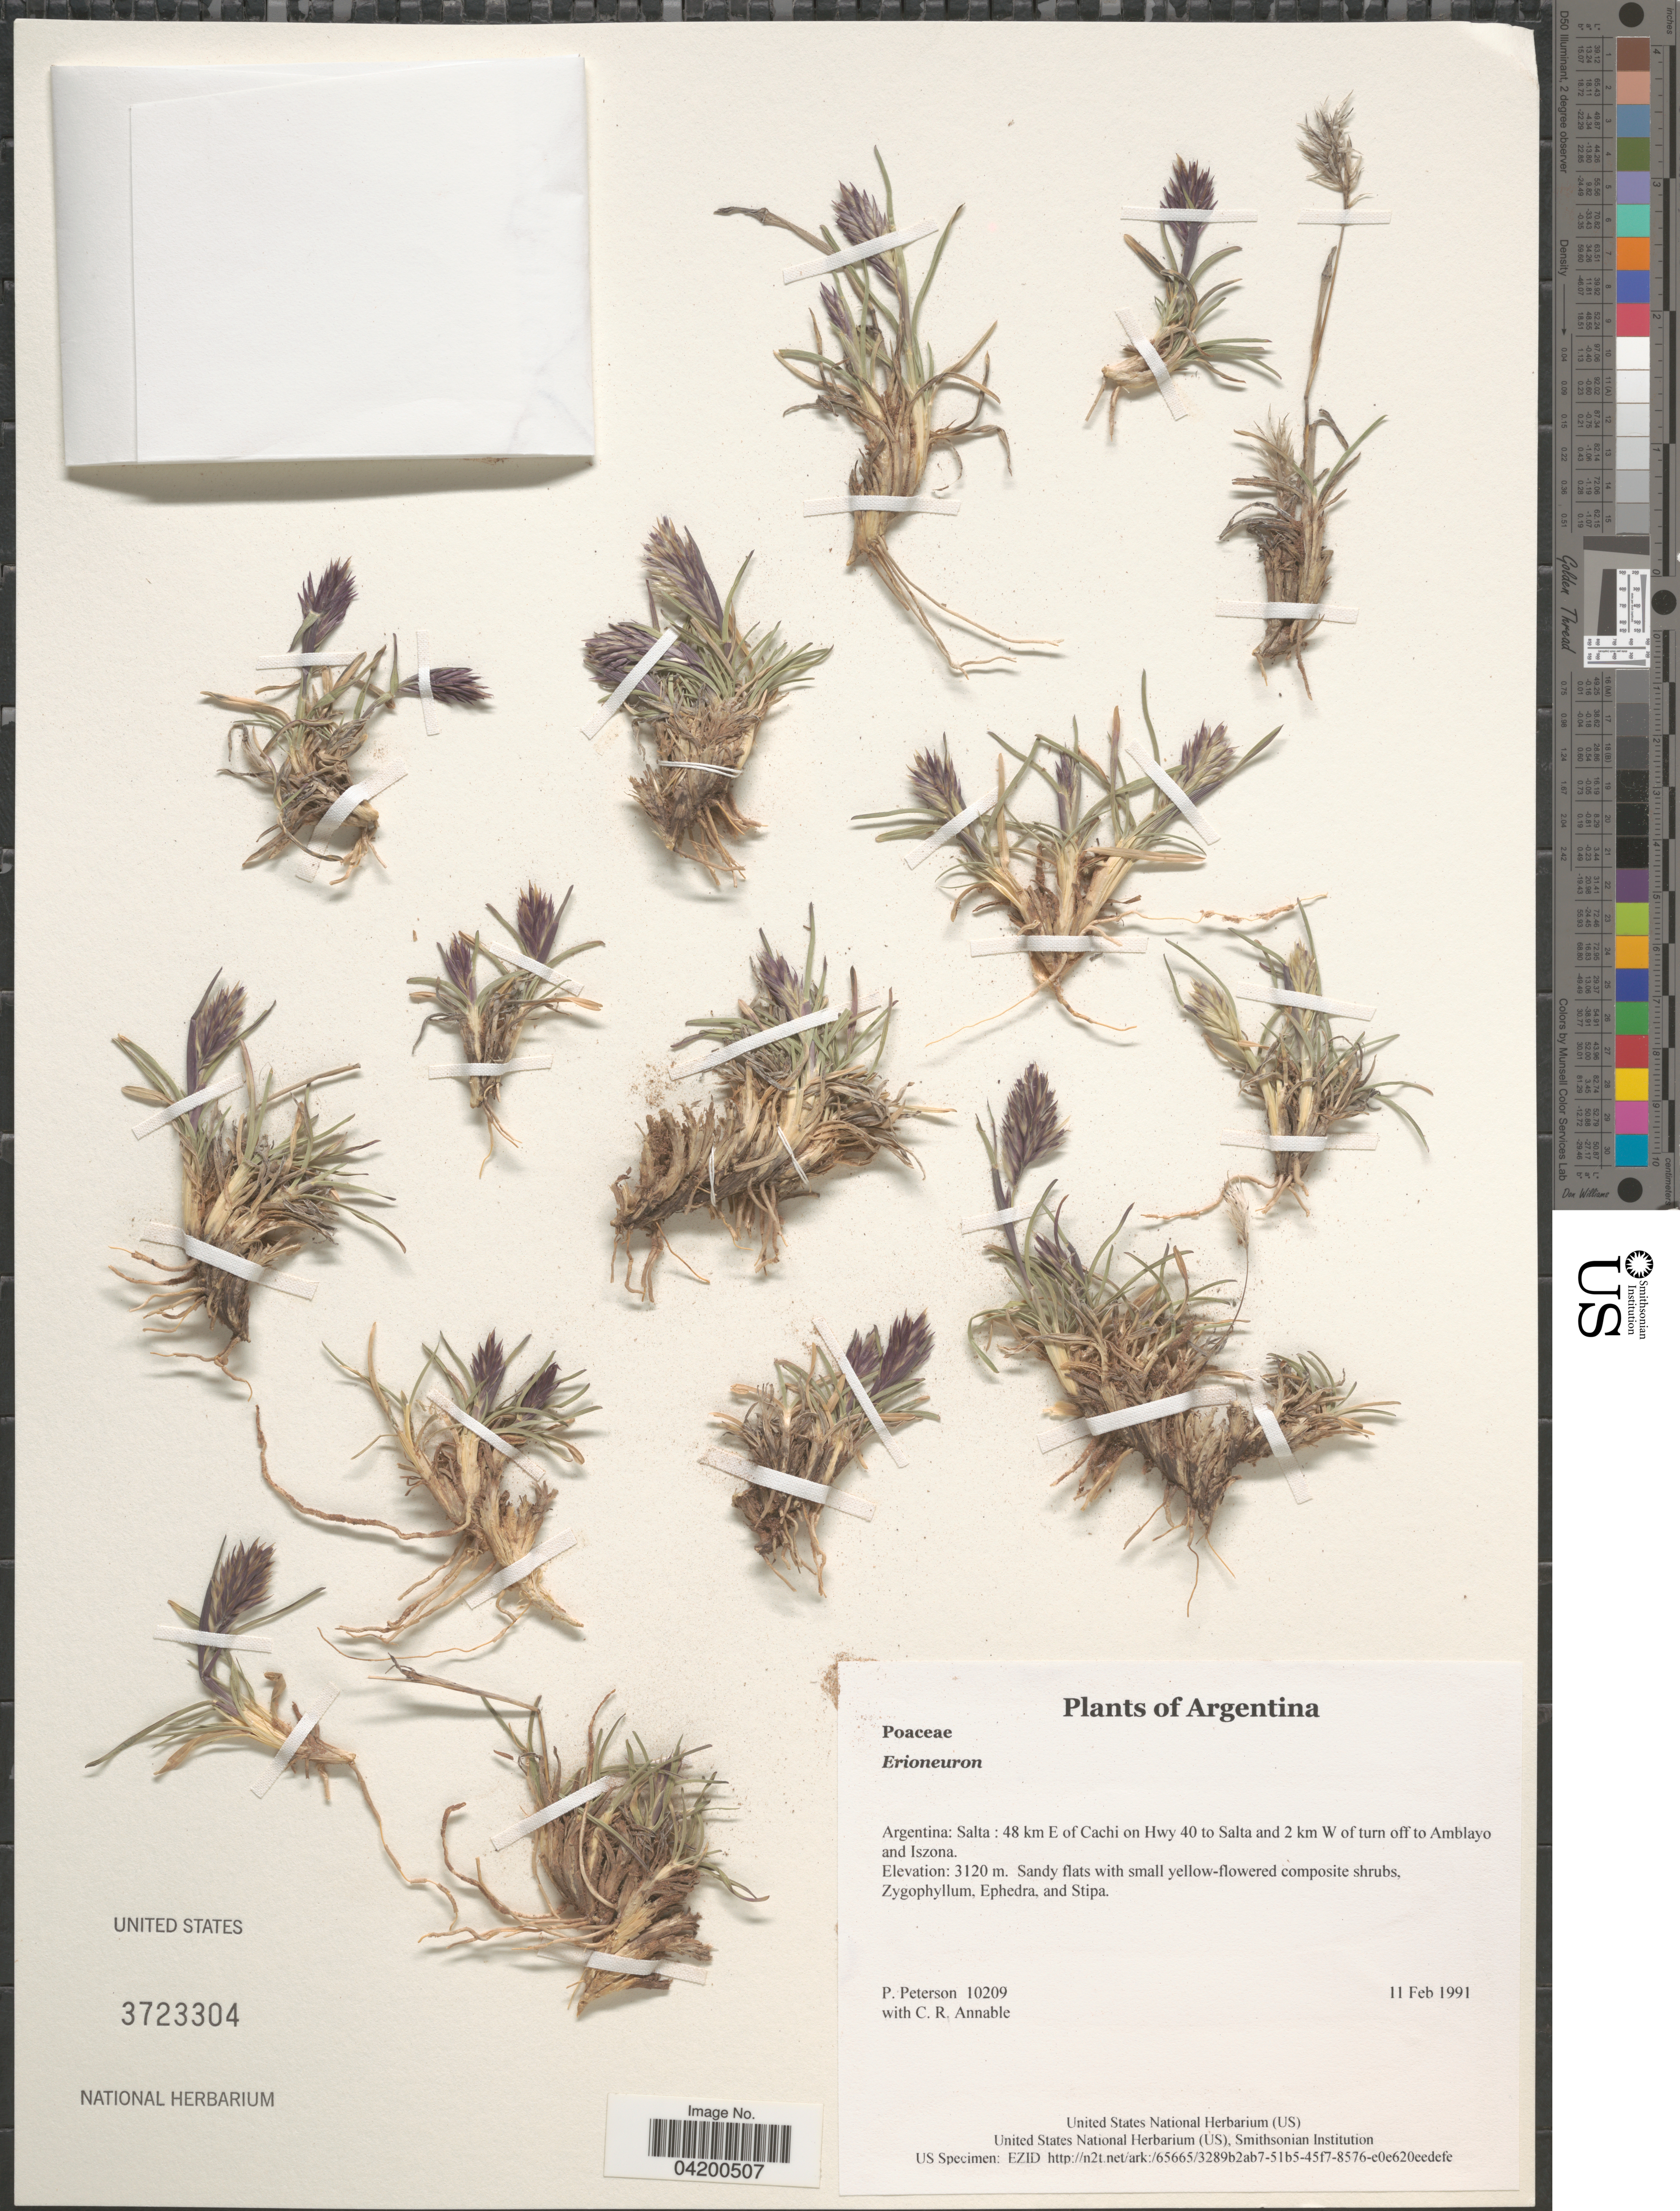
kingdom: Plantae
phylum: Tracheophyta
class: Liliopsida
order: Poales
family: Poaceae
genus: Erioneuron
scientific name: Erioneuron avenaceum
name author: (Kunth) Tateoka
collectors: P. Peterson & C. R. Annable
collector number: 10209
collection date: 1991-02-11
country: Argentina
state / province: Salta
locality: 48 km E of Cachi on Hwy 40 to Salta and 2 km W of turn off to Amblayo and Iszona.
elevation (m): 3120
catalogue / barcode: US 3723304